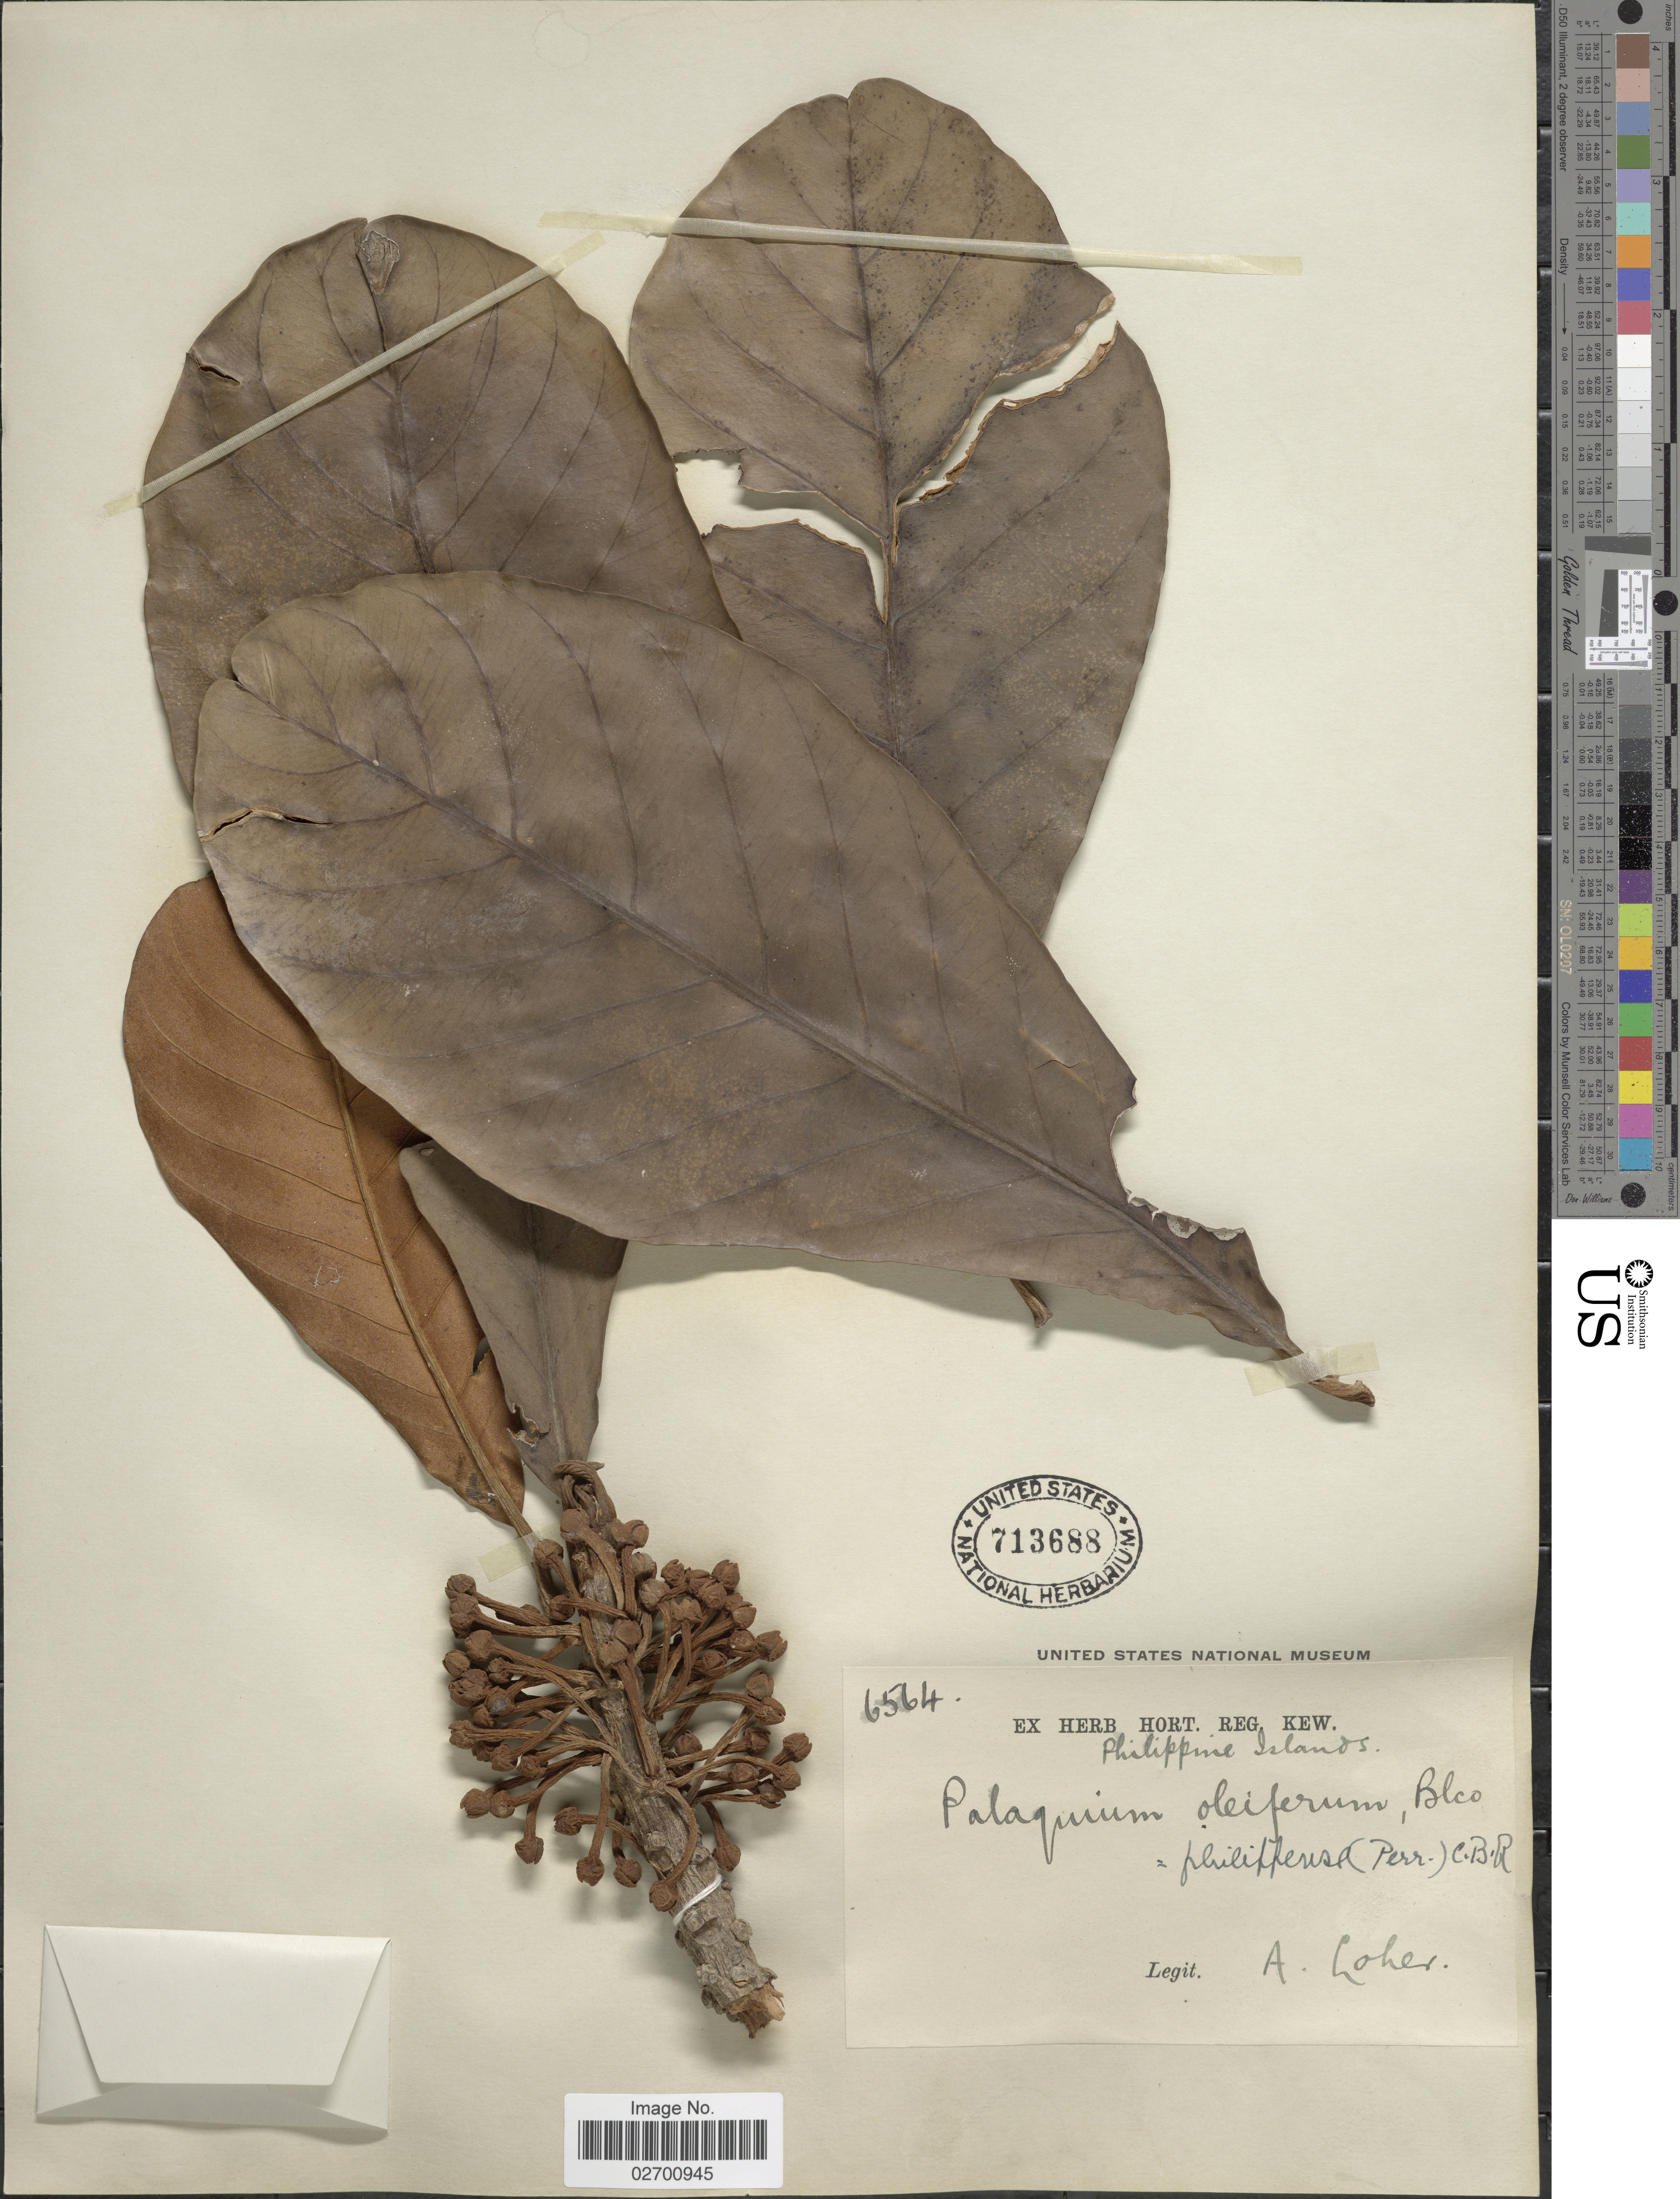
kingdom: Plantae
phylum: Tracheophyta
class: Magnoliopsida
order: Ericales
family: Sapotaceae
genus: Palaquium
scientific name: Palaquium philippense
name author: (Perr.) C.B. Rob.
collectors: A. Loher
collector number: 6564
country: Philippines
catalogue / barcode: US 713688